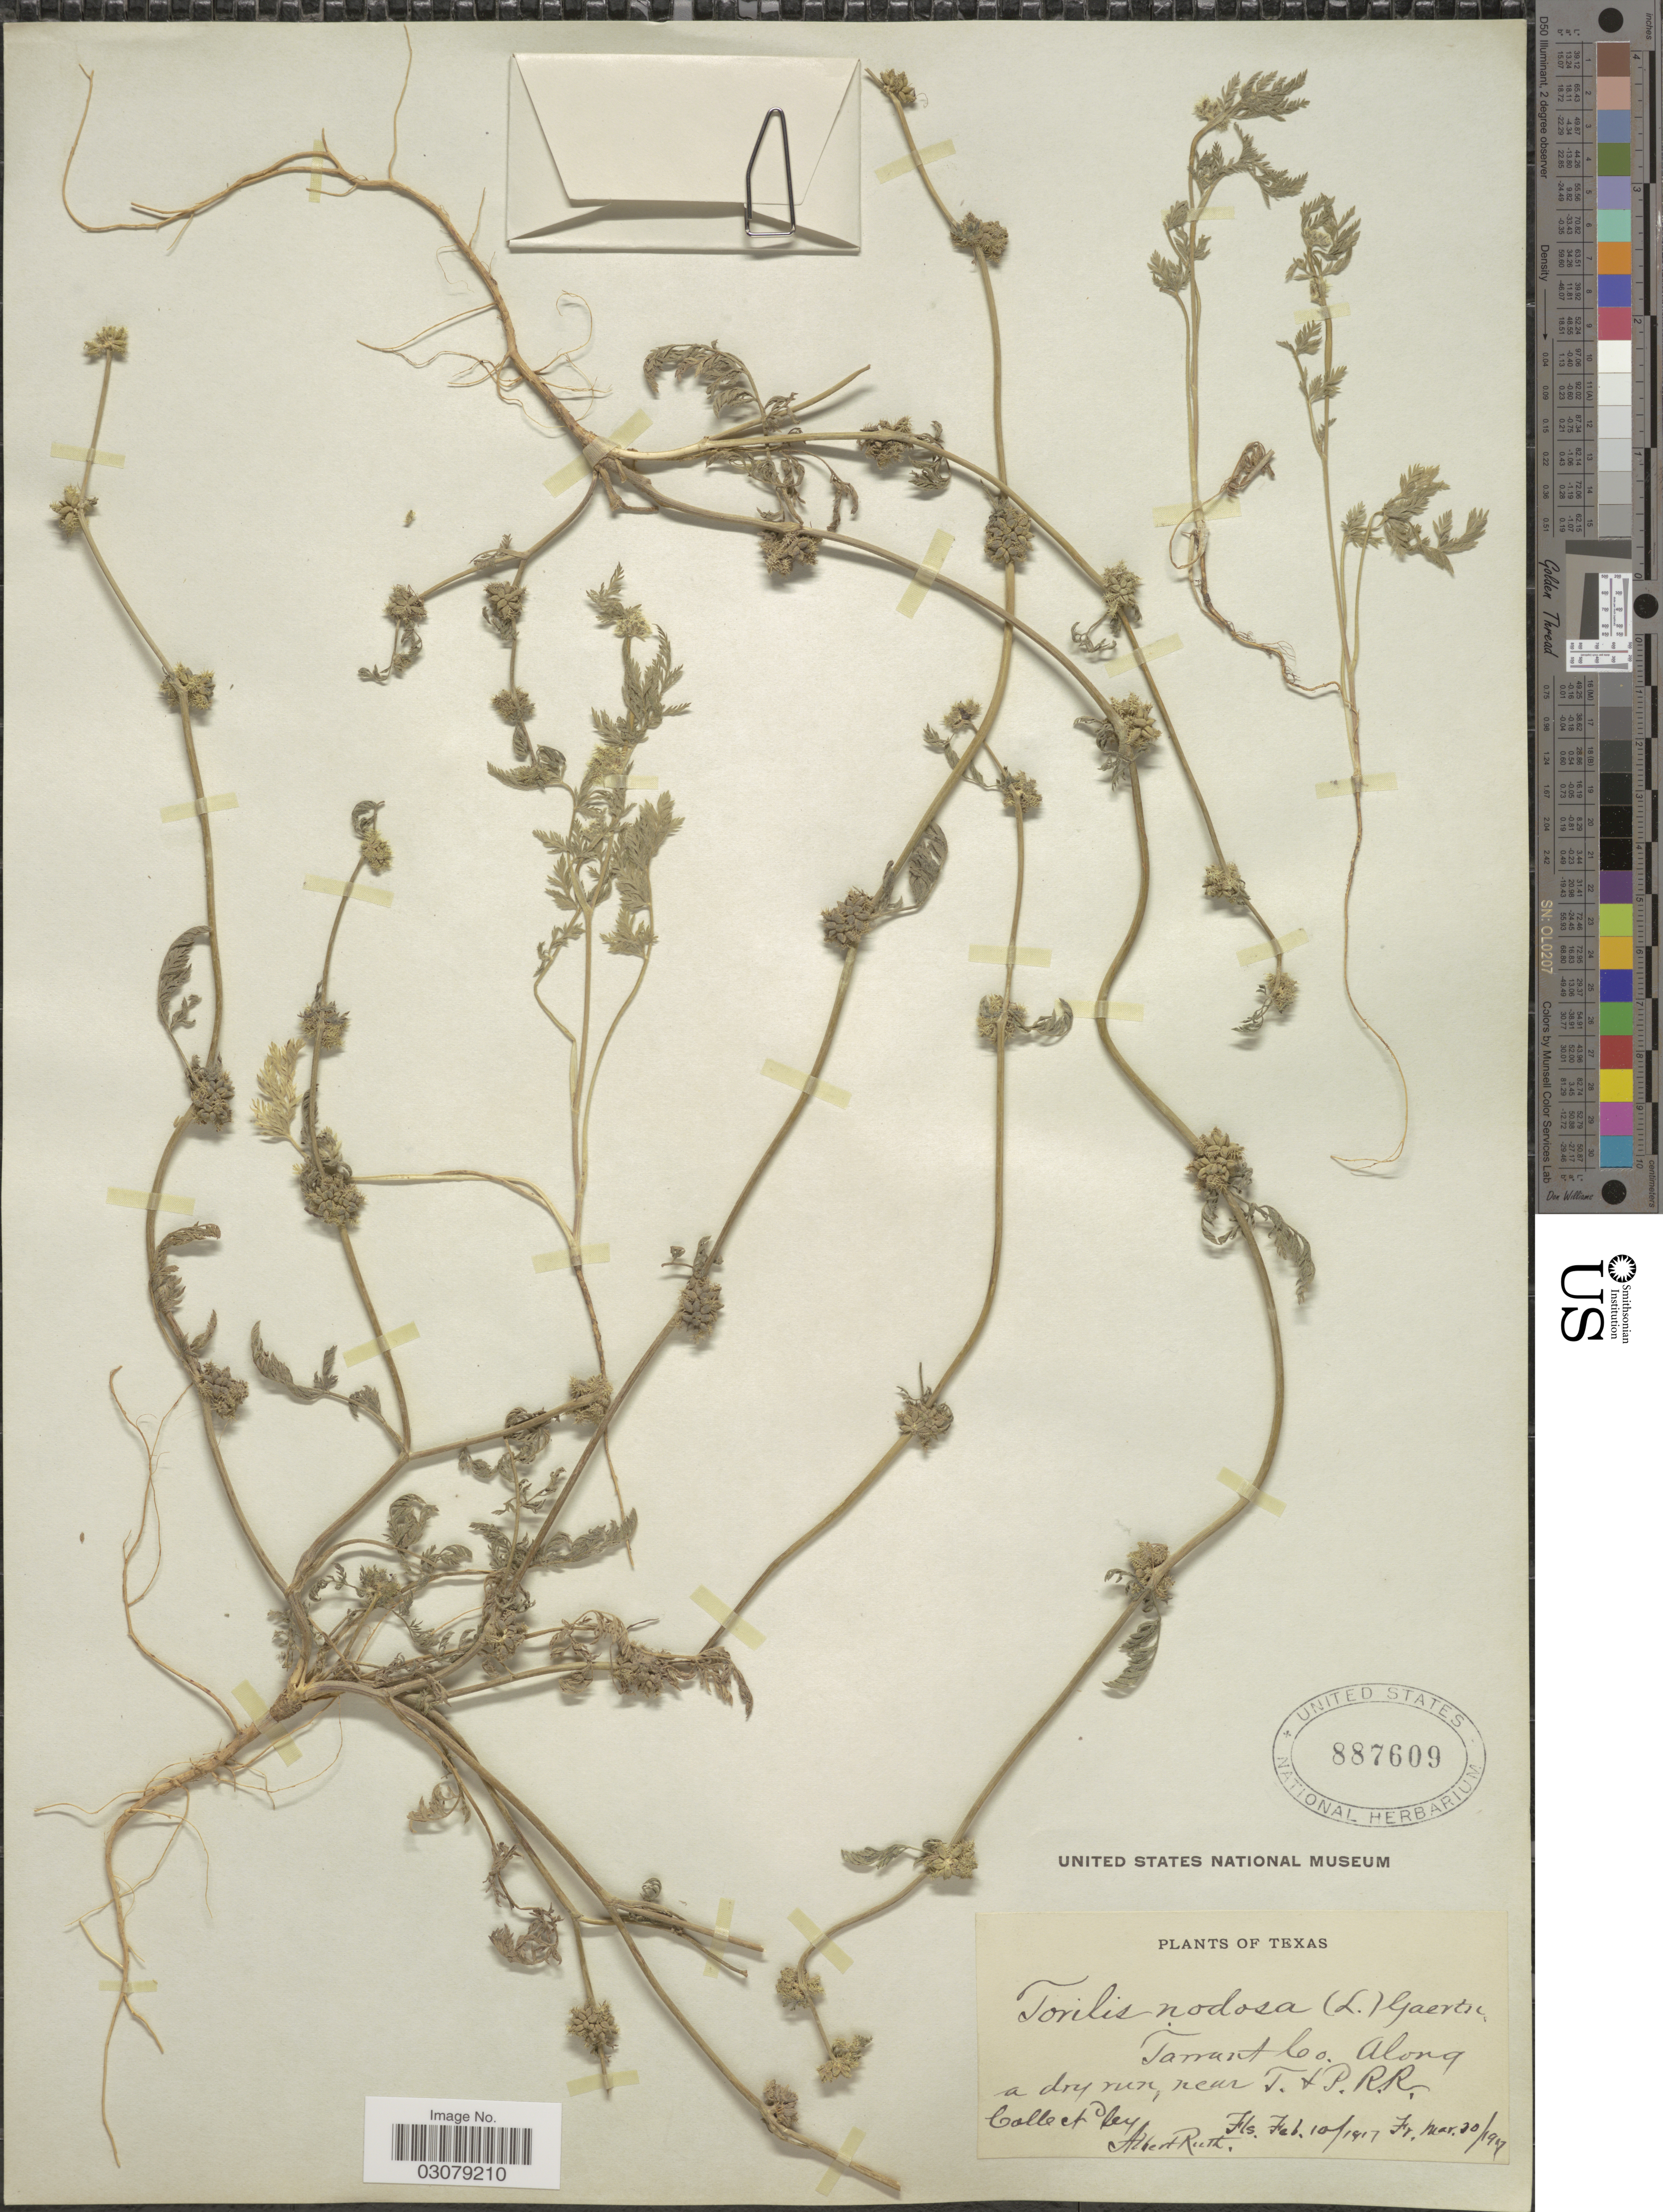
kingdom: Plantae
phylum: Tracheophyta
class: Magnoliopsida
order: Apiales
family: Apiaceae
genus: Torilis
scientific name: Torilis nodosa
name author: (L.) Gaertn.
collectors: A. Ruth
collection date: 1917-02-10/1917-03-10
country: United States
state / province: Texas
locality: Tarrant Co. Along a dry run, near T. + P. R.R.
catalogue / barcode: US 887609